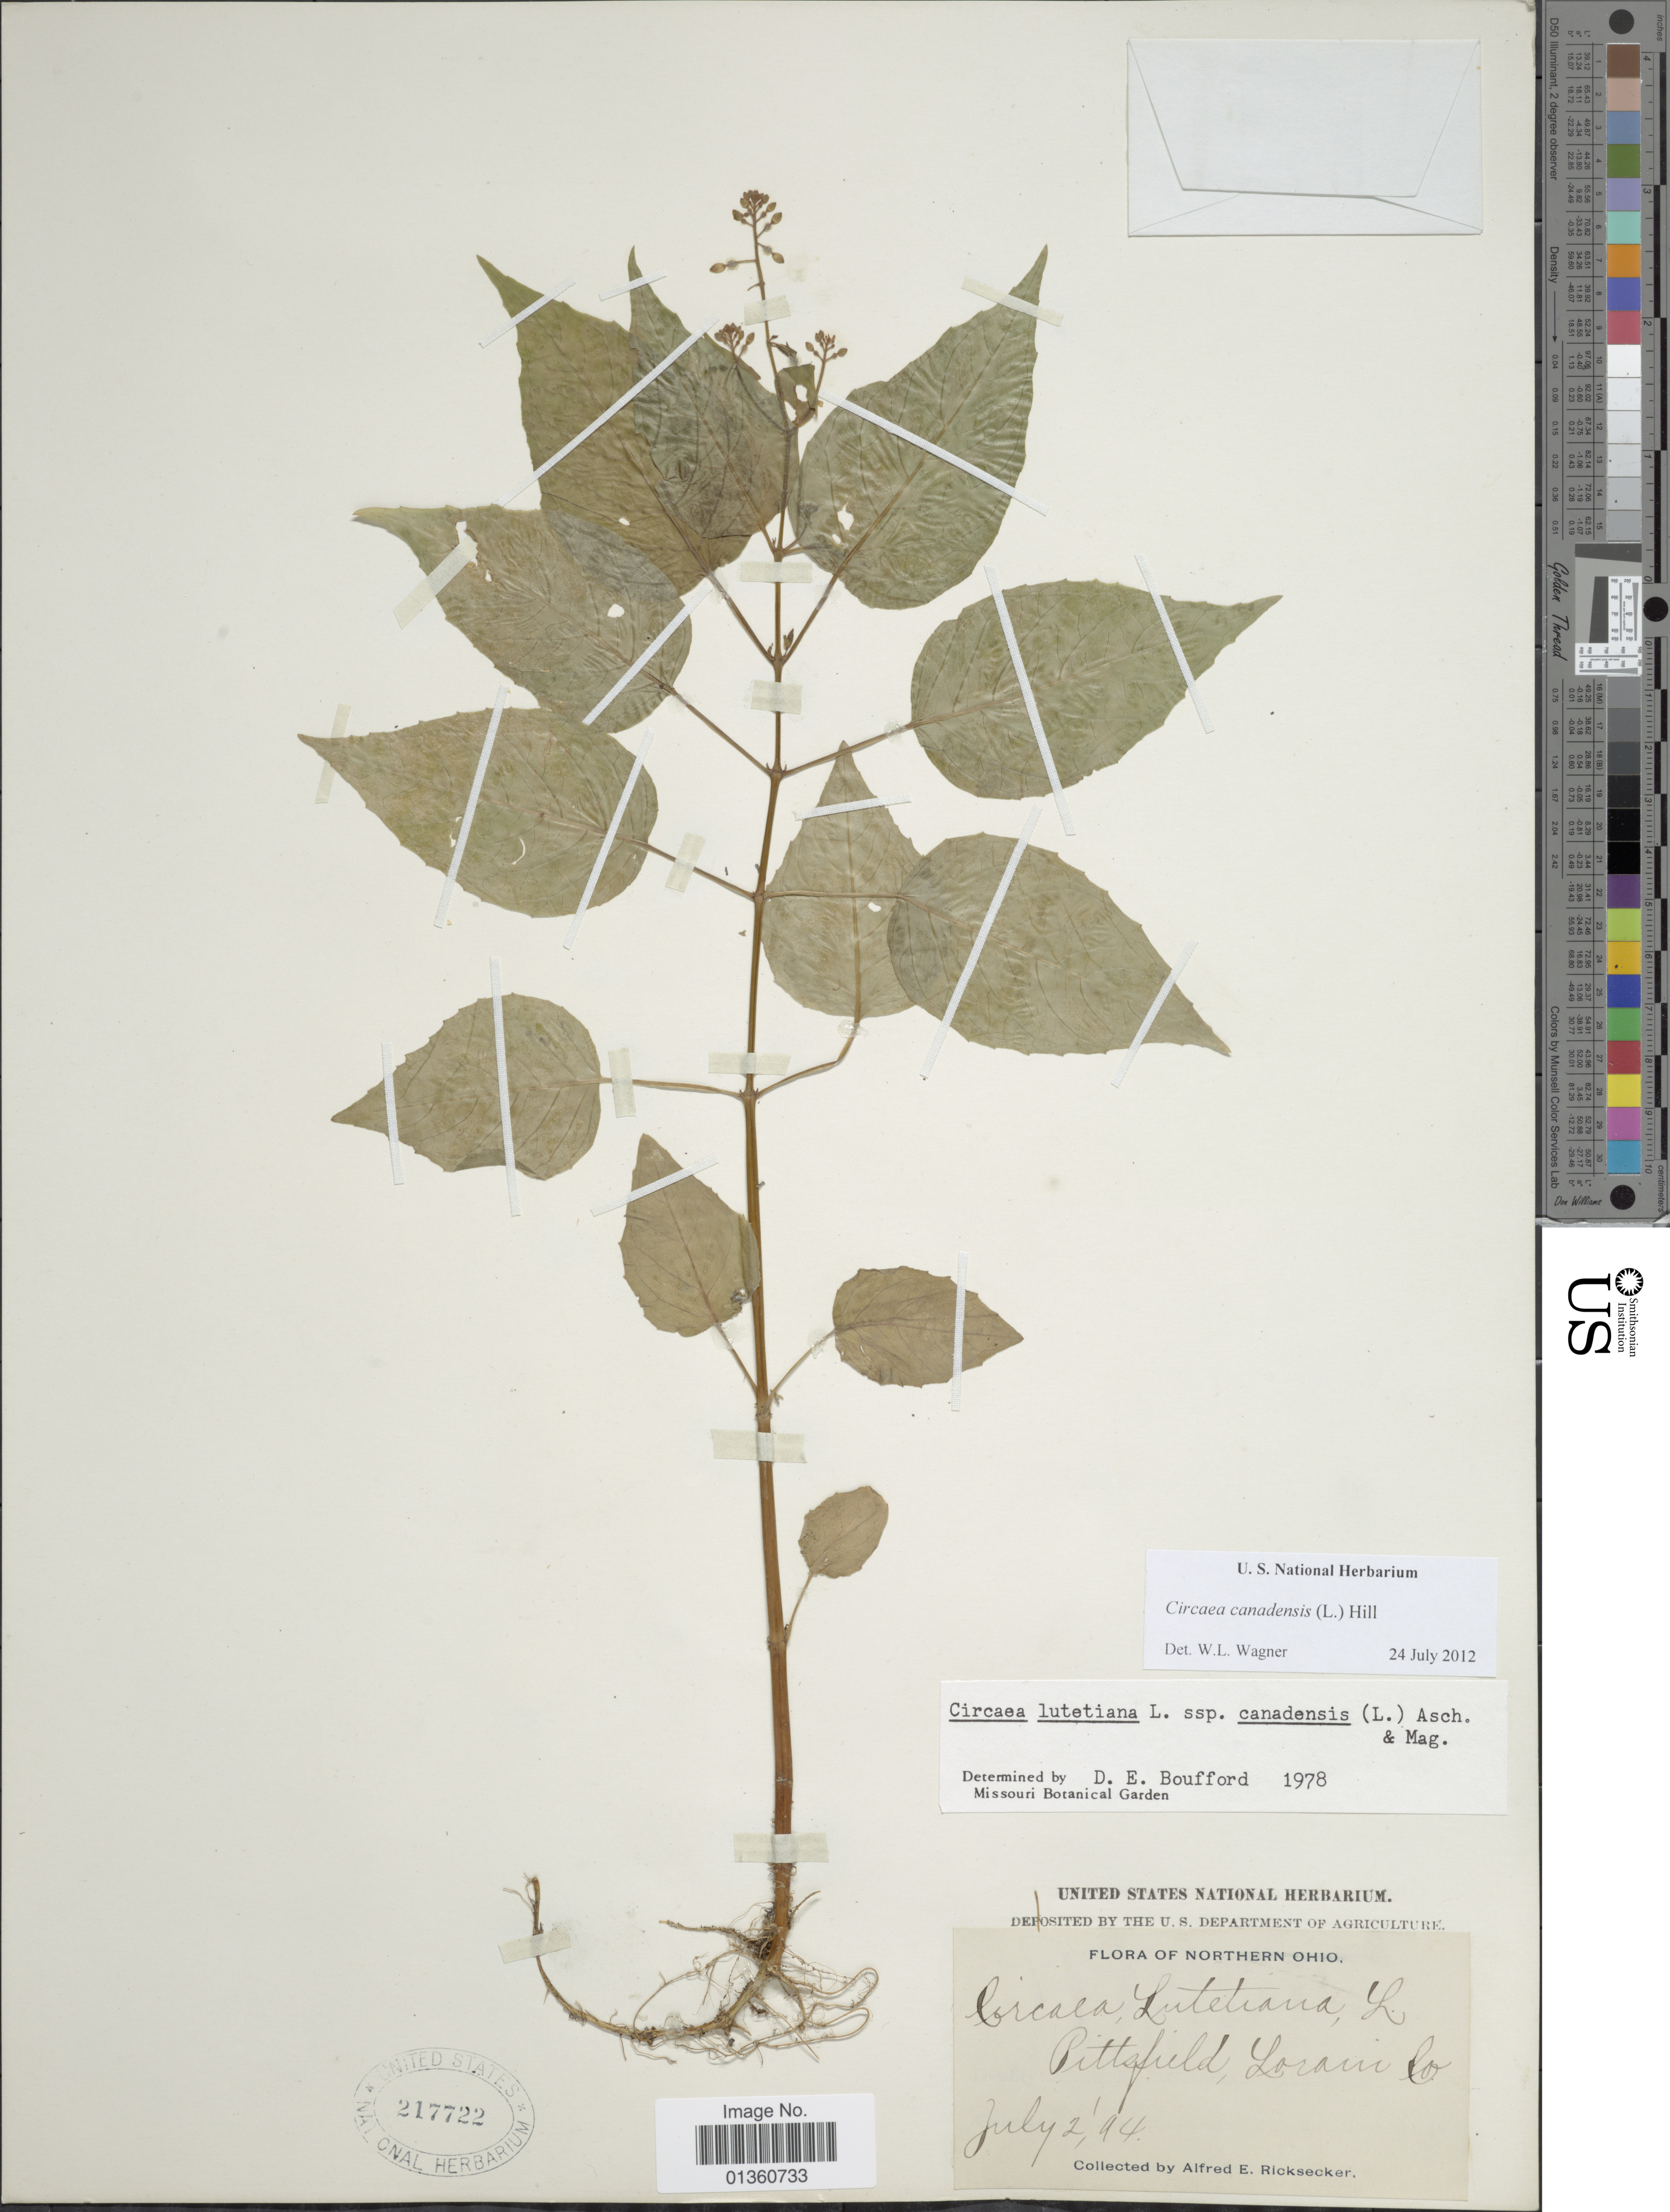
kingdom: Plantae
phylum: Tracheophyta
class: Magnoliopsida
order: Myrtales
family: Onagraceae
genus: Circaea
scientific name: Circaea canadensis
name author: (L.) Hill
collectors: A. E. Ricksecker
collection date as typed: Transcribed d/m/y: 2/7/94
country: United States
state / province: Ohio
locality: Northern Ohio. Pittsfield, Lorani Co.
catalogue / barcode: US 217722